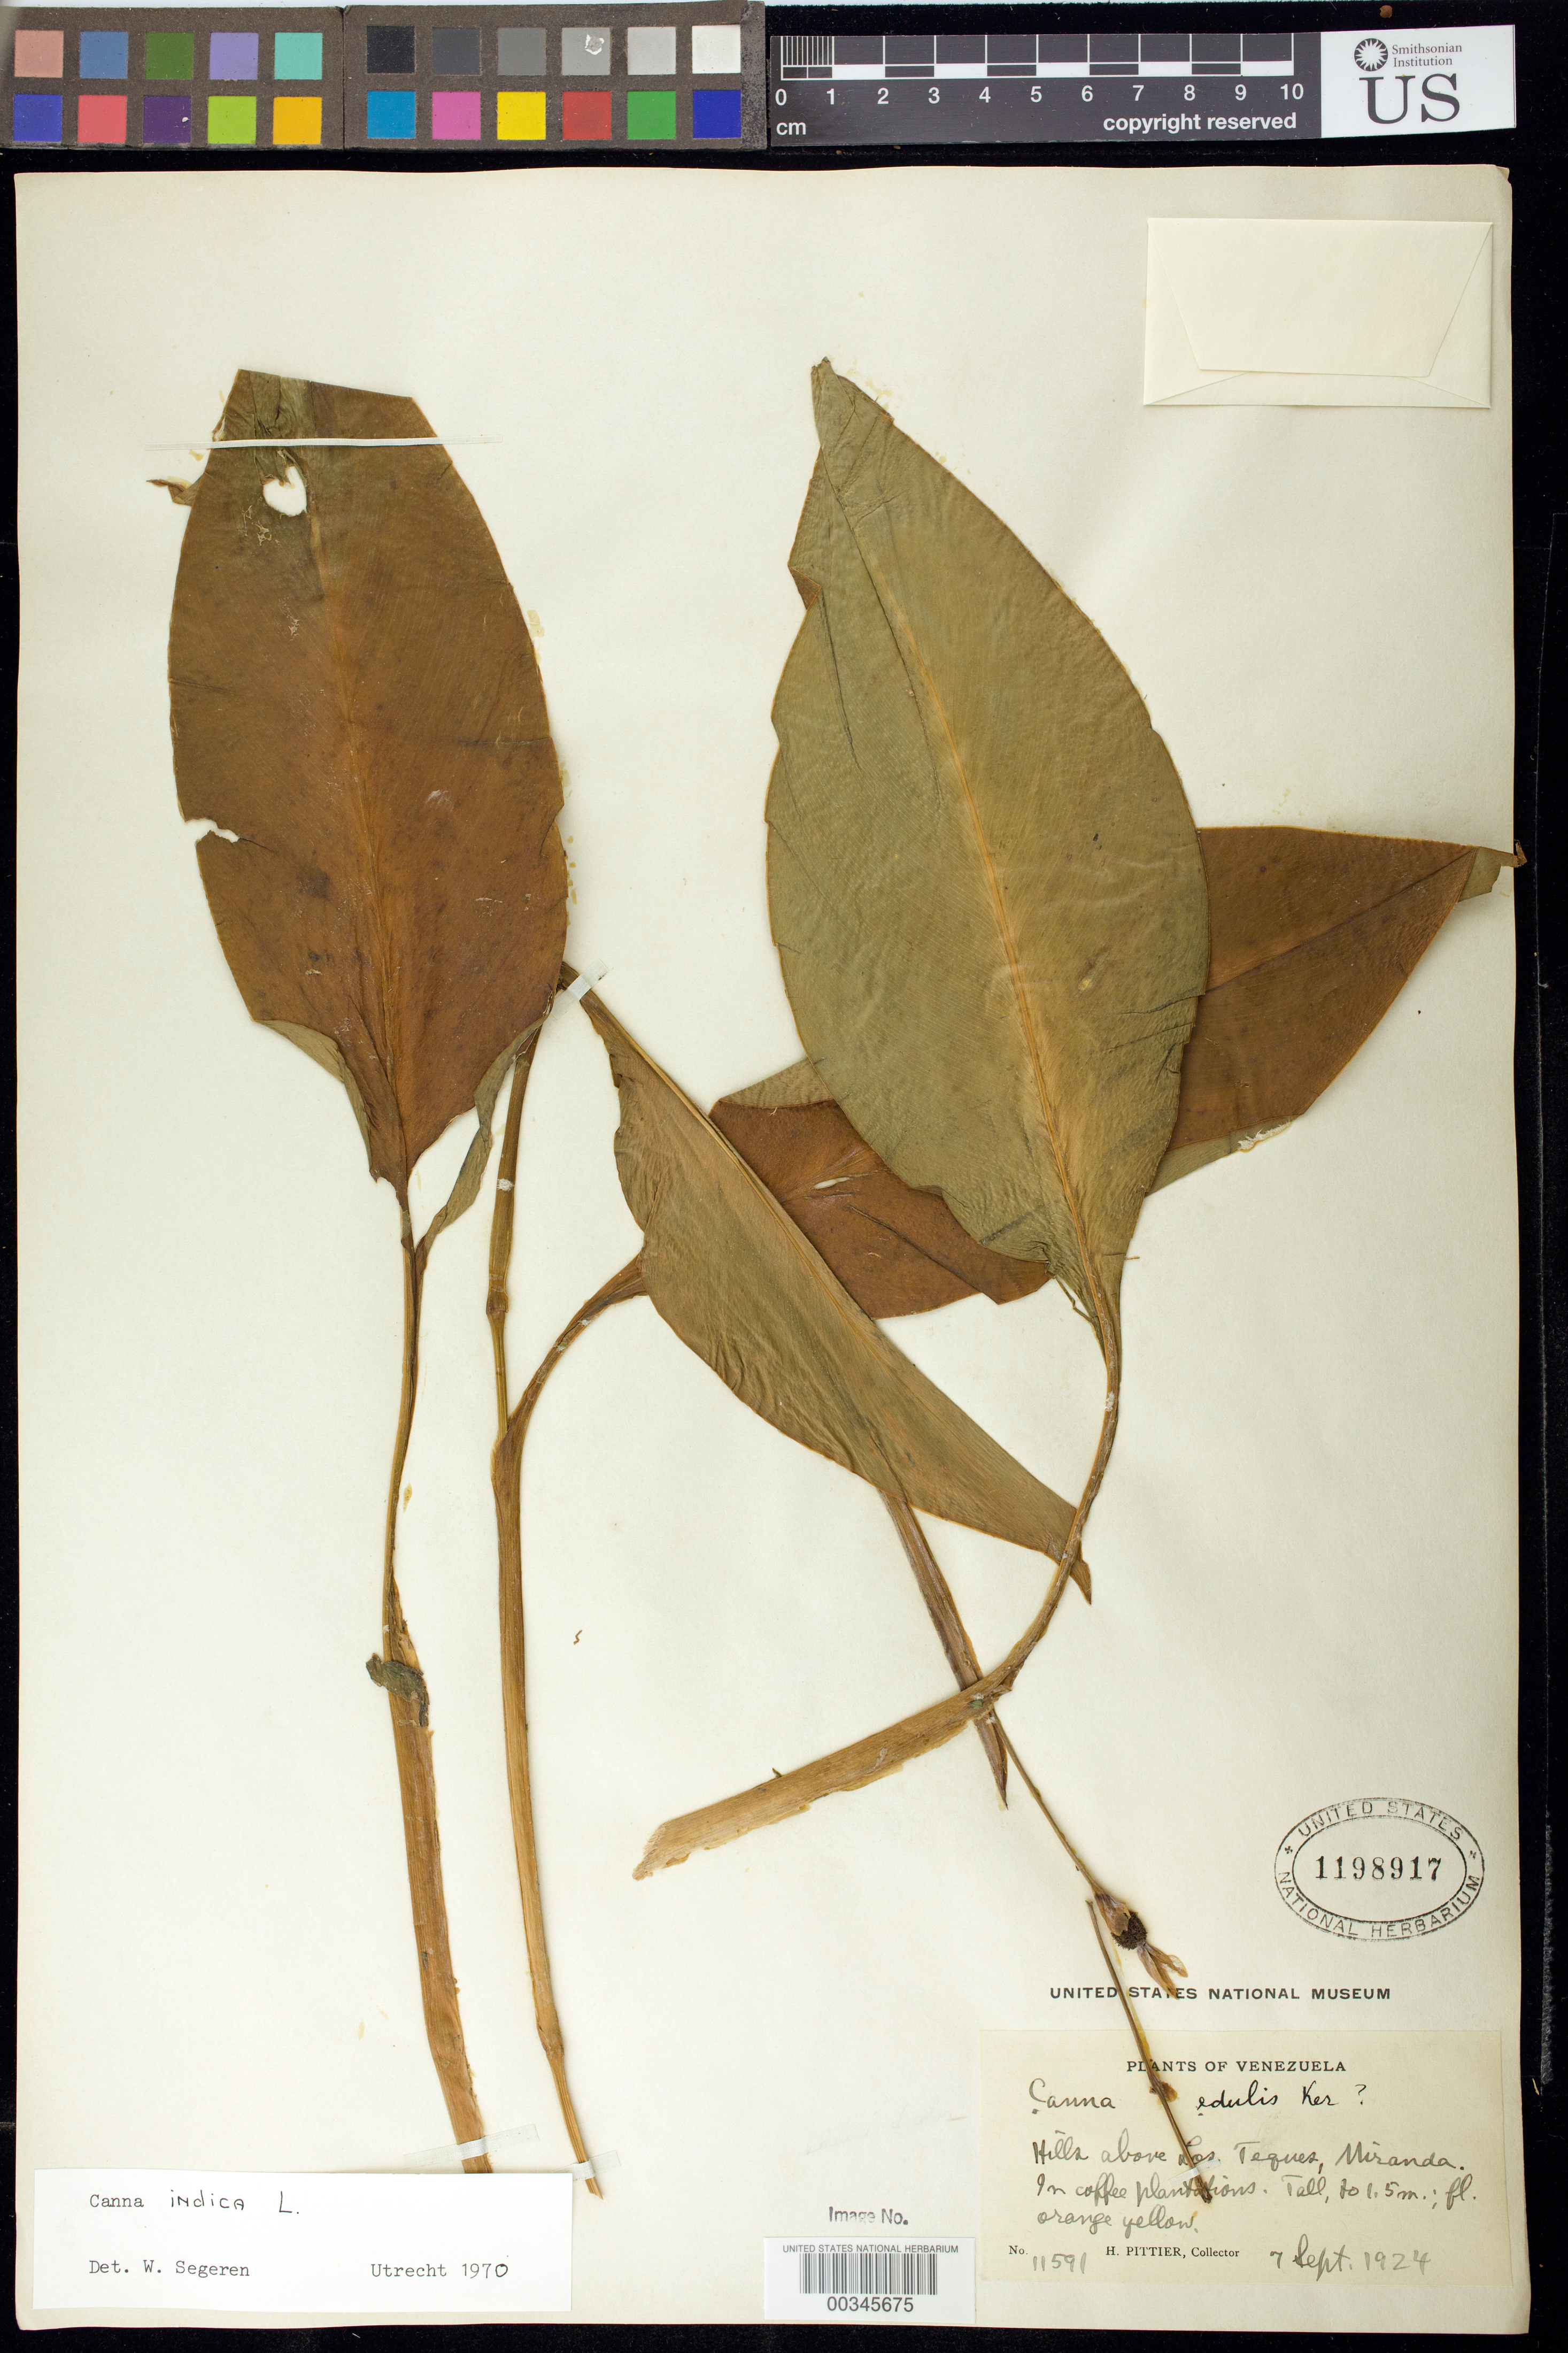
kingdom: Plantae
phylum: Tracheophyta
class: Liliopsida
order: Zingiberales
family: Cannaceae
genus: Canna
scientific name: Canna indica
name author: L.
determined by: Segeren, W.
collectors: H. F. Pittier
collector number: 11591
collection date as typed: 07 Sep 1924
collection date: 1924-09-07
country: Venezuela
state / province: Miranda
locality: Hills above los teques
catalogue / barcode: US 1198917